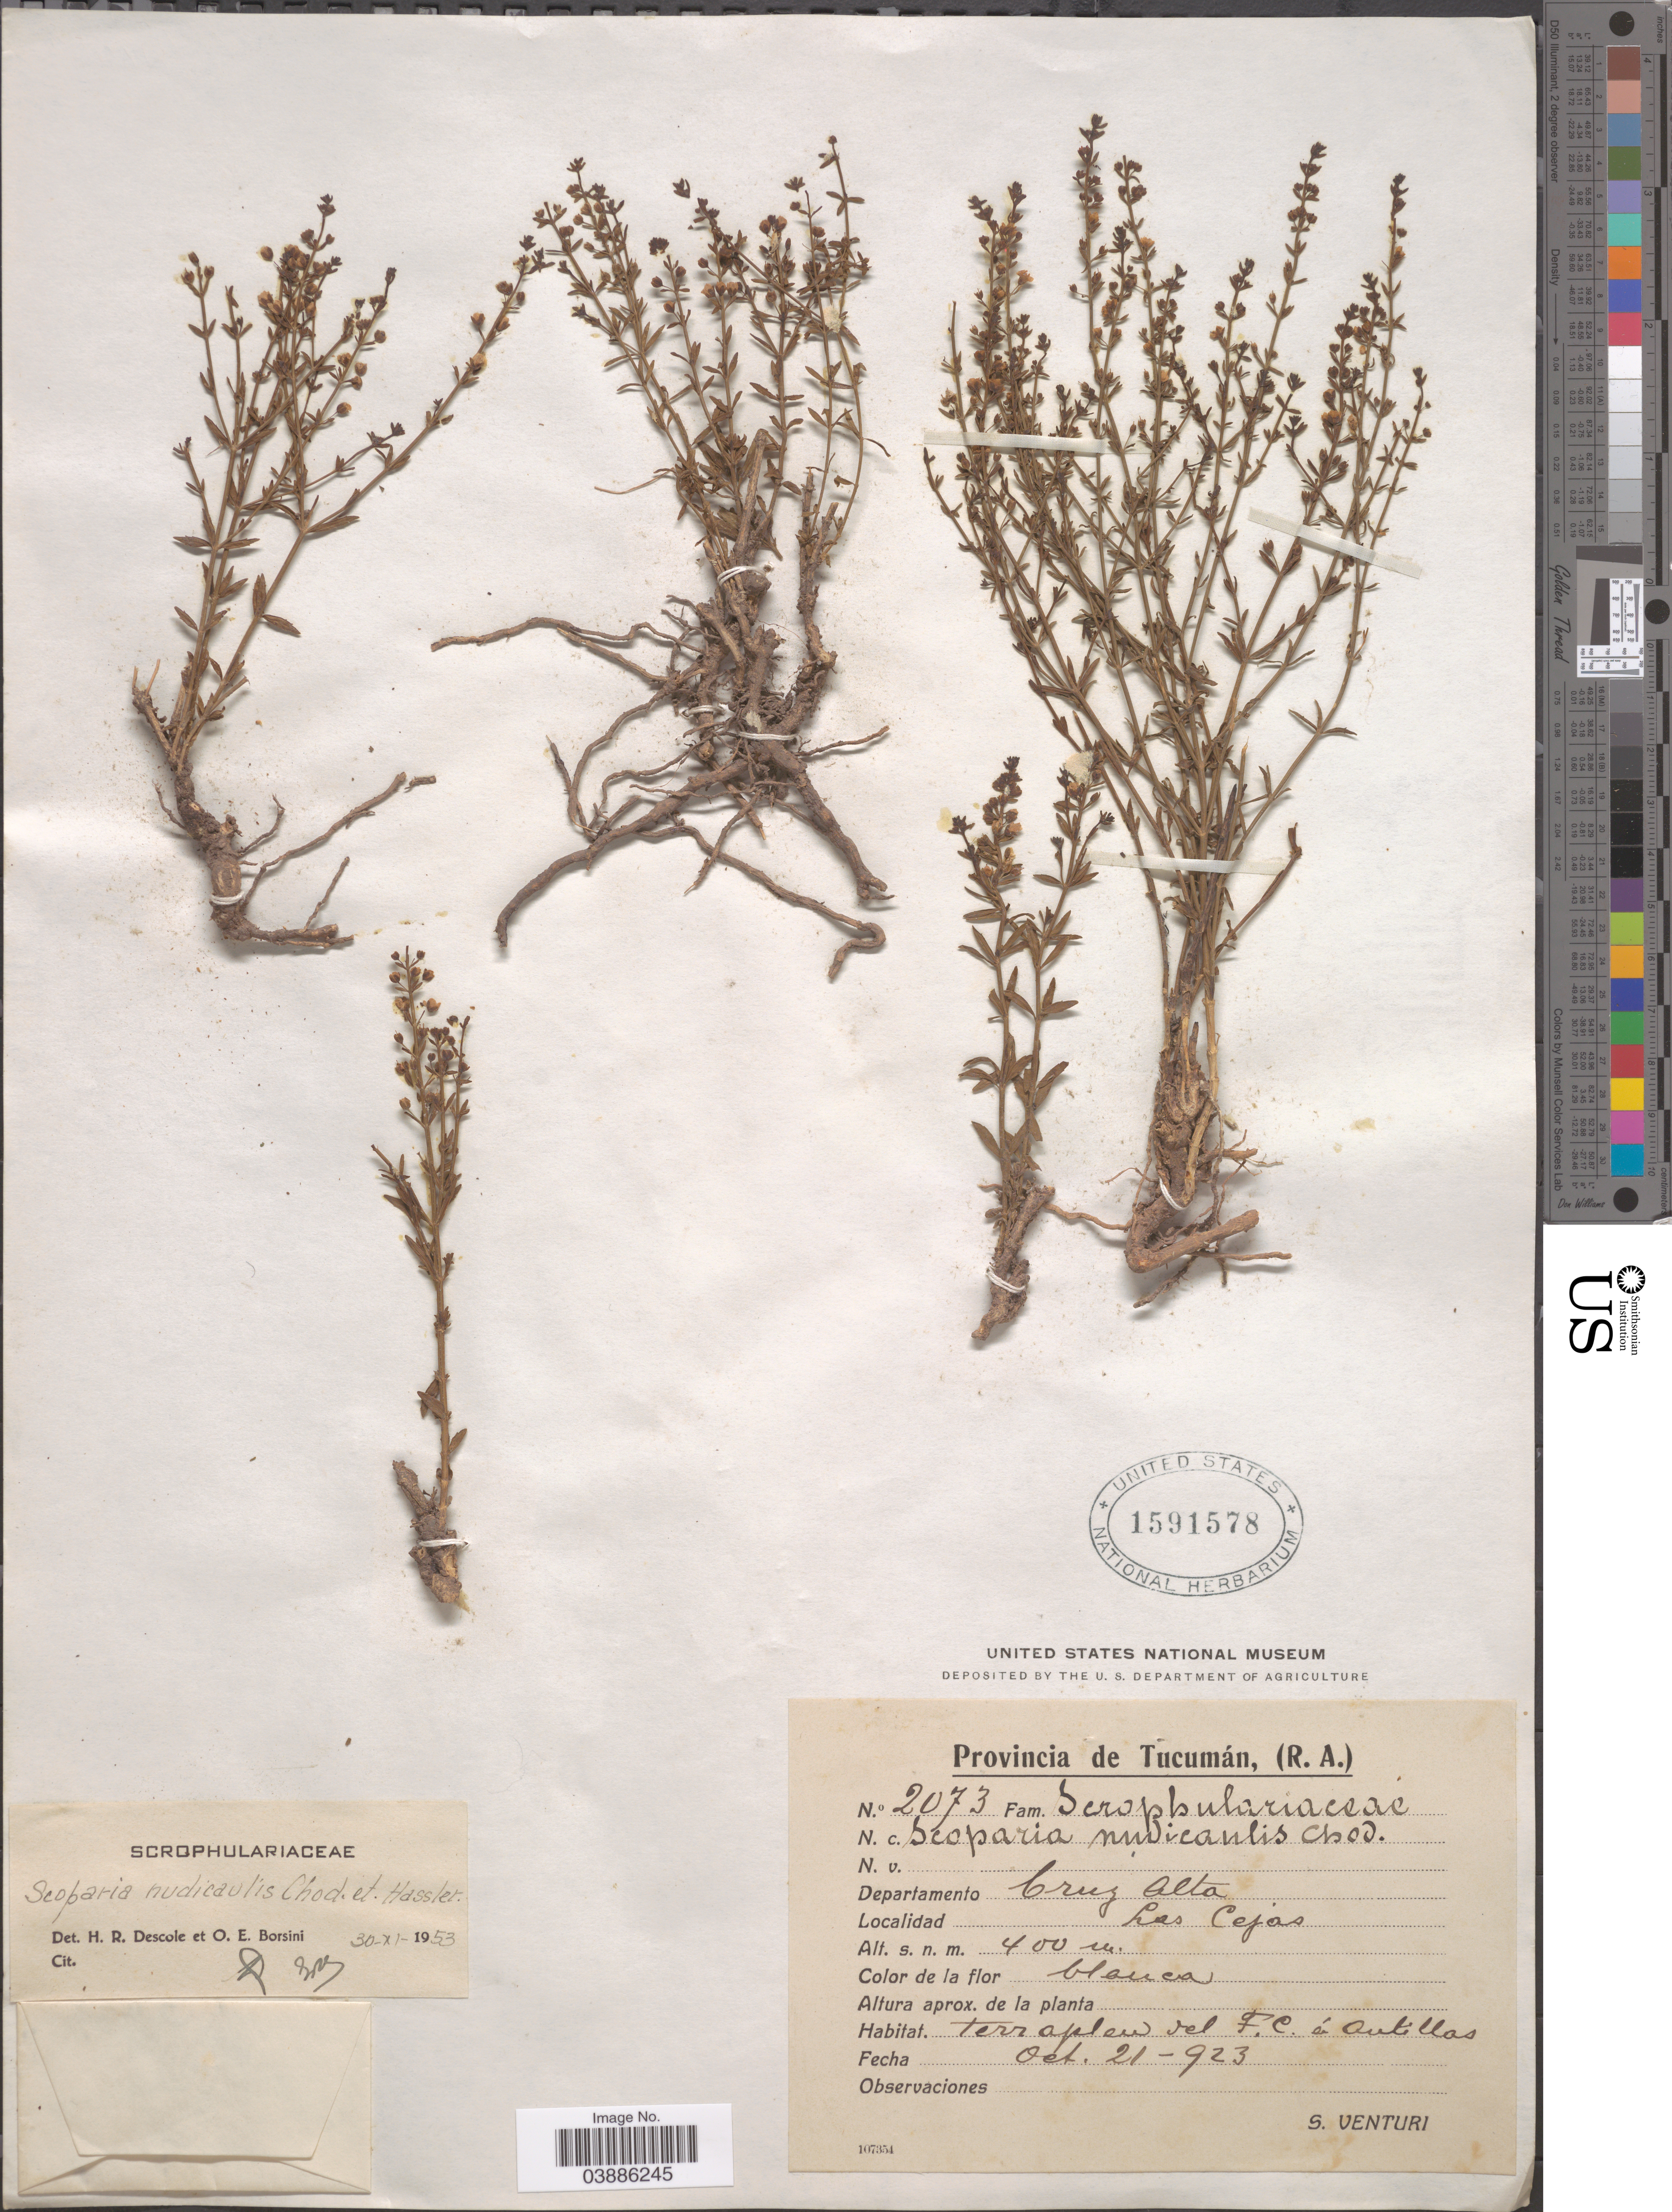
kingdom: Plantae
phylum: Tracheophyta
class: Magnoliopsida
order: Lamiales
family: Plantaginaceae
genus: Scoparia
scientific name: Scoparia nudicaulis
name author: Chodat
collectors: S. Venturi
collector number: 2073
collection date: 1923-10-21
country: Argentina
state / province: Tucuman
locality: Departamento Cruz Alta. Las Cejas.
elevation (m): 400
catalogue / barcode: US 1591578